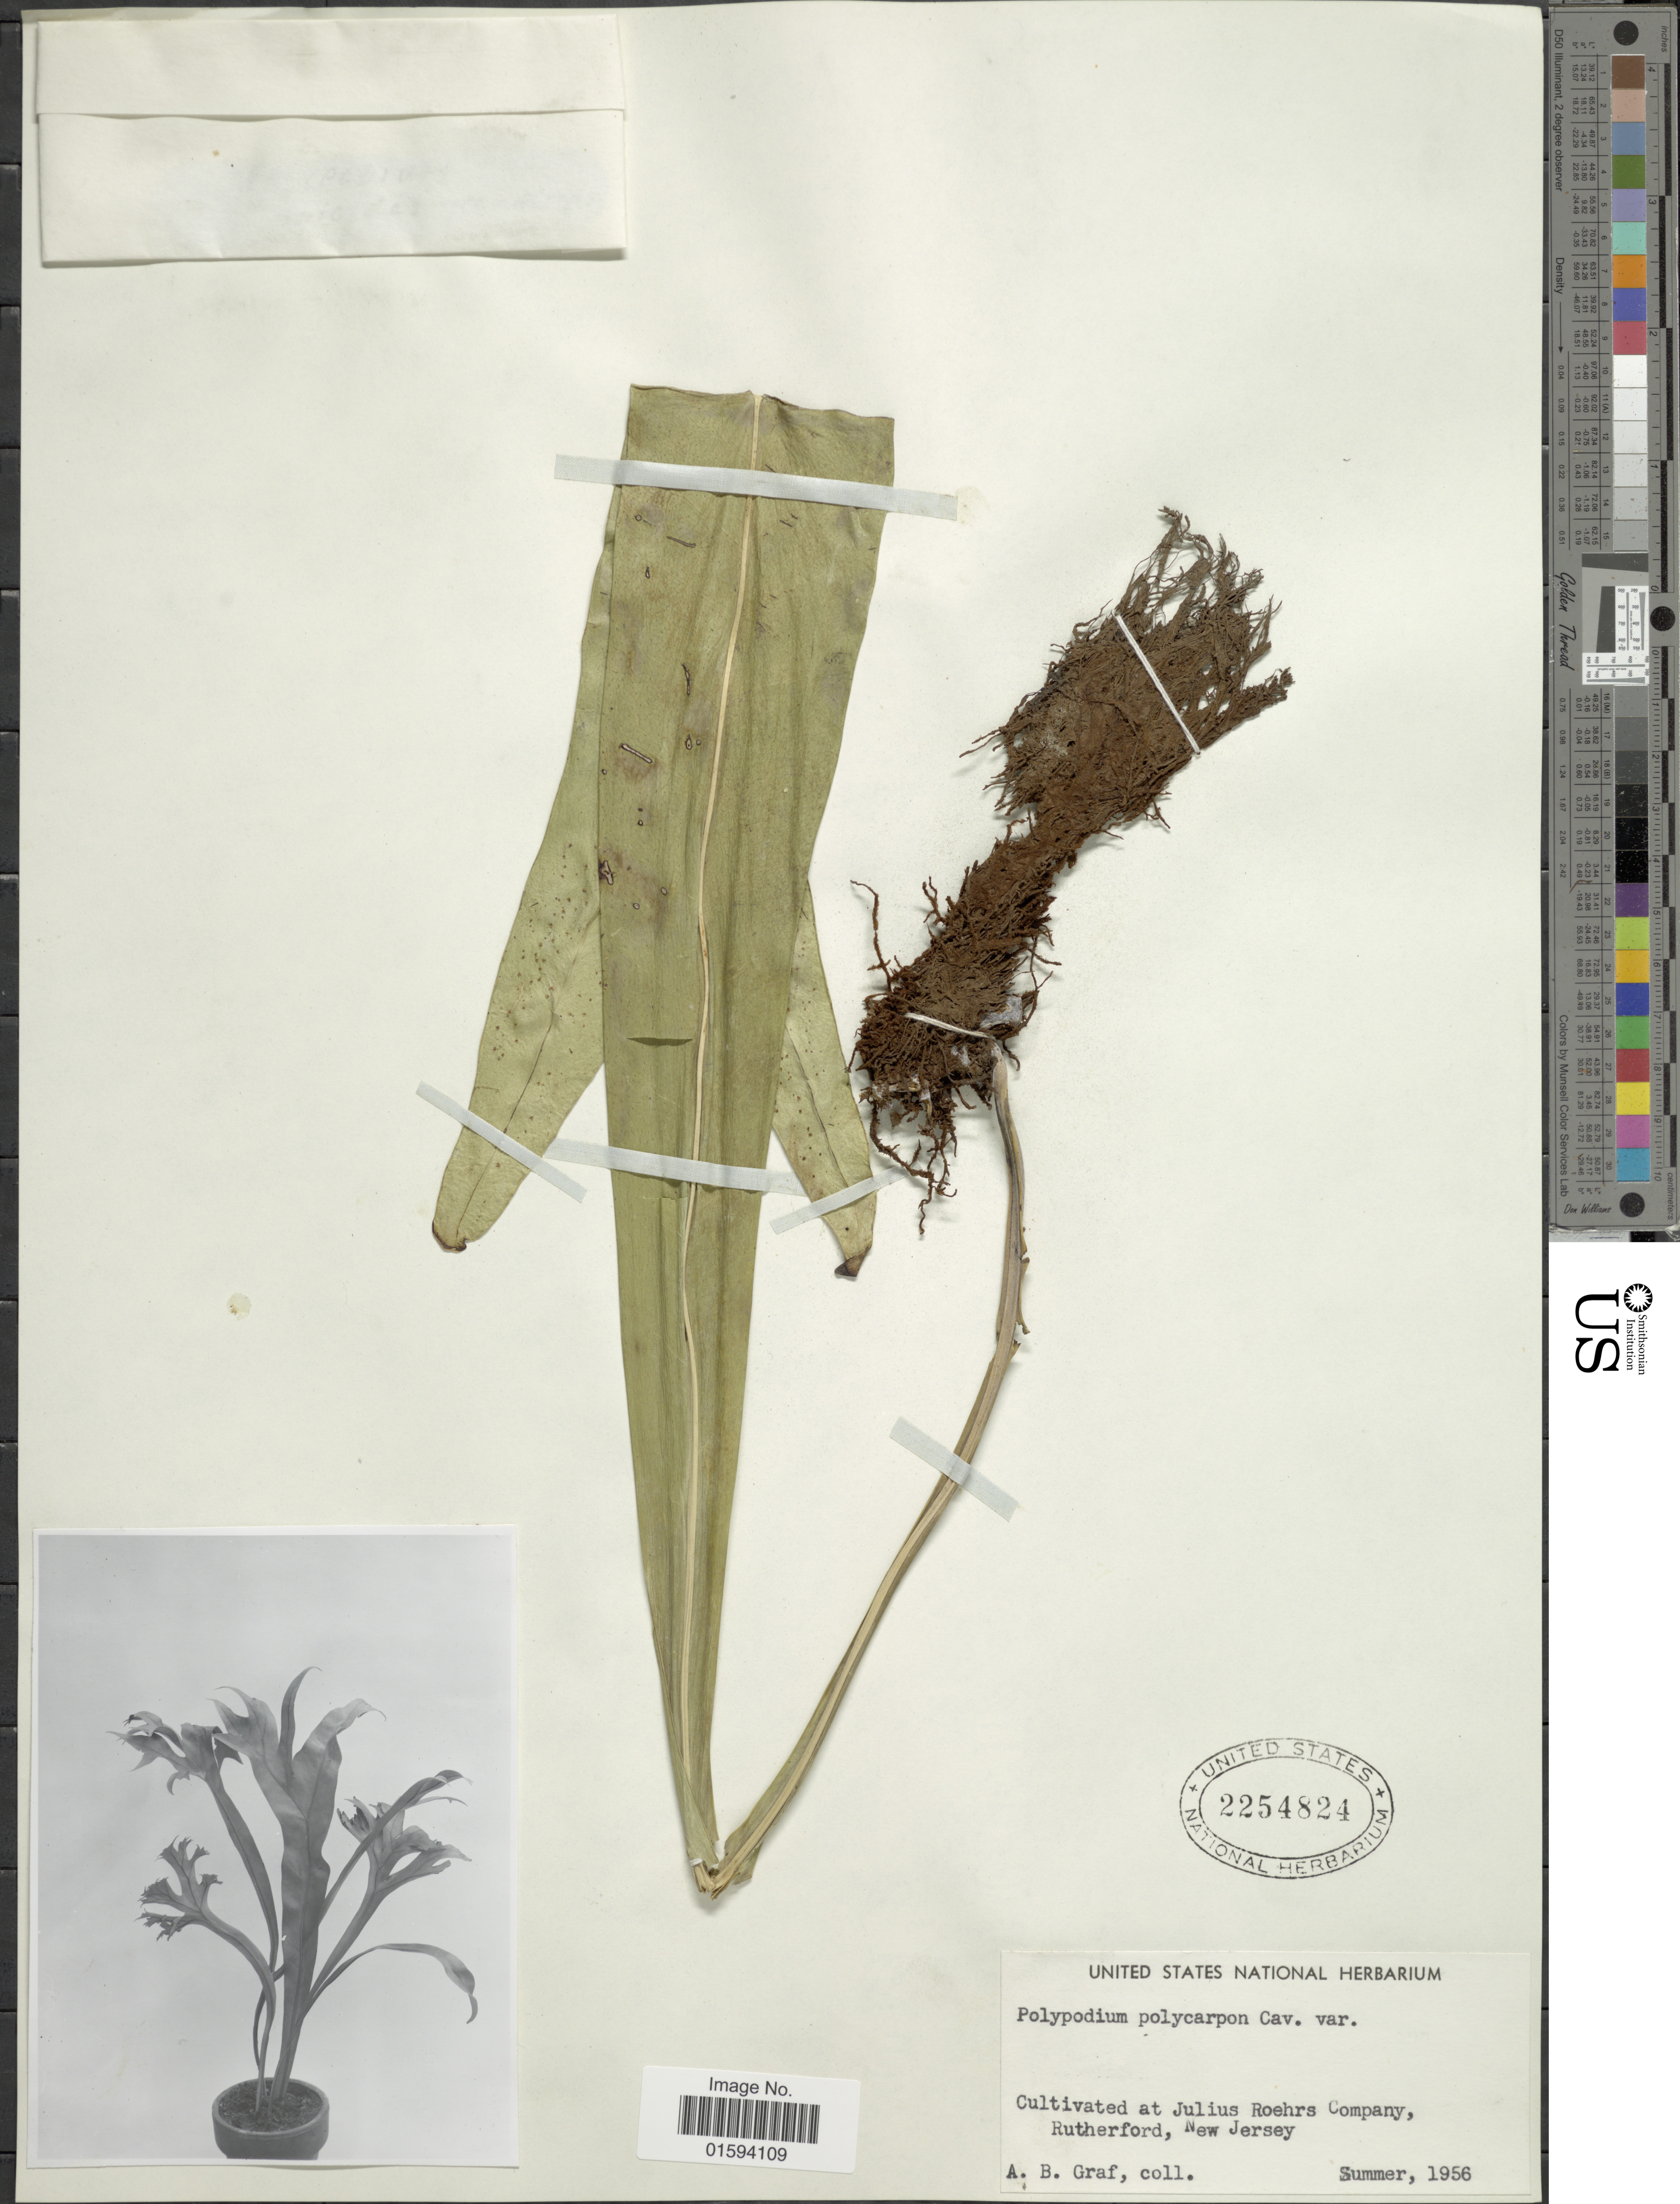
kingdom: Plantae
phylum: Tracheophyta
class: Polypodiopsida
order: Polypodiales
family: Polypodiaceae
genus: Polypodium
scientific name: Polypodium polycarpon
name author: Cav. ex Sw.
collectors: A. Graf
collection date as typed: Summer 1956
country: United States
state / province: New Jersey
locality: At Julius Roehrs Company, Rutherford, New Jersey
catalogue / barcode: US 2254824